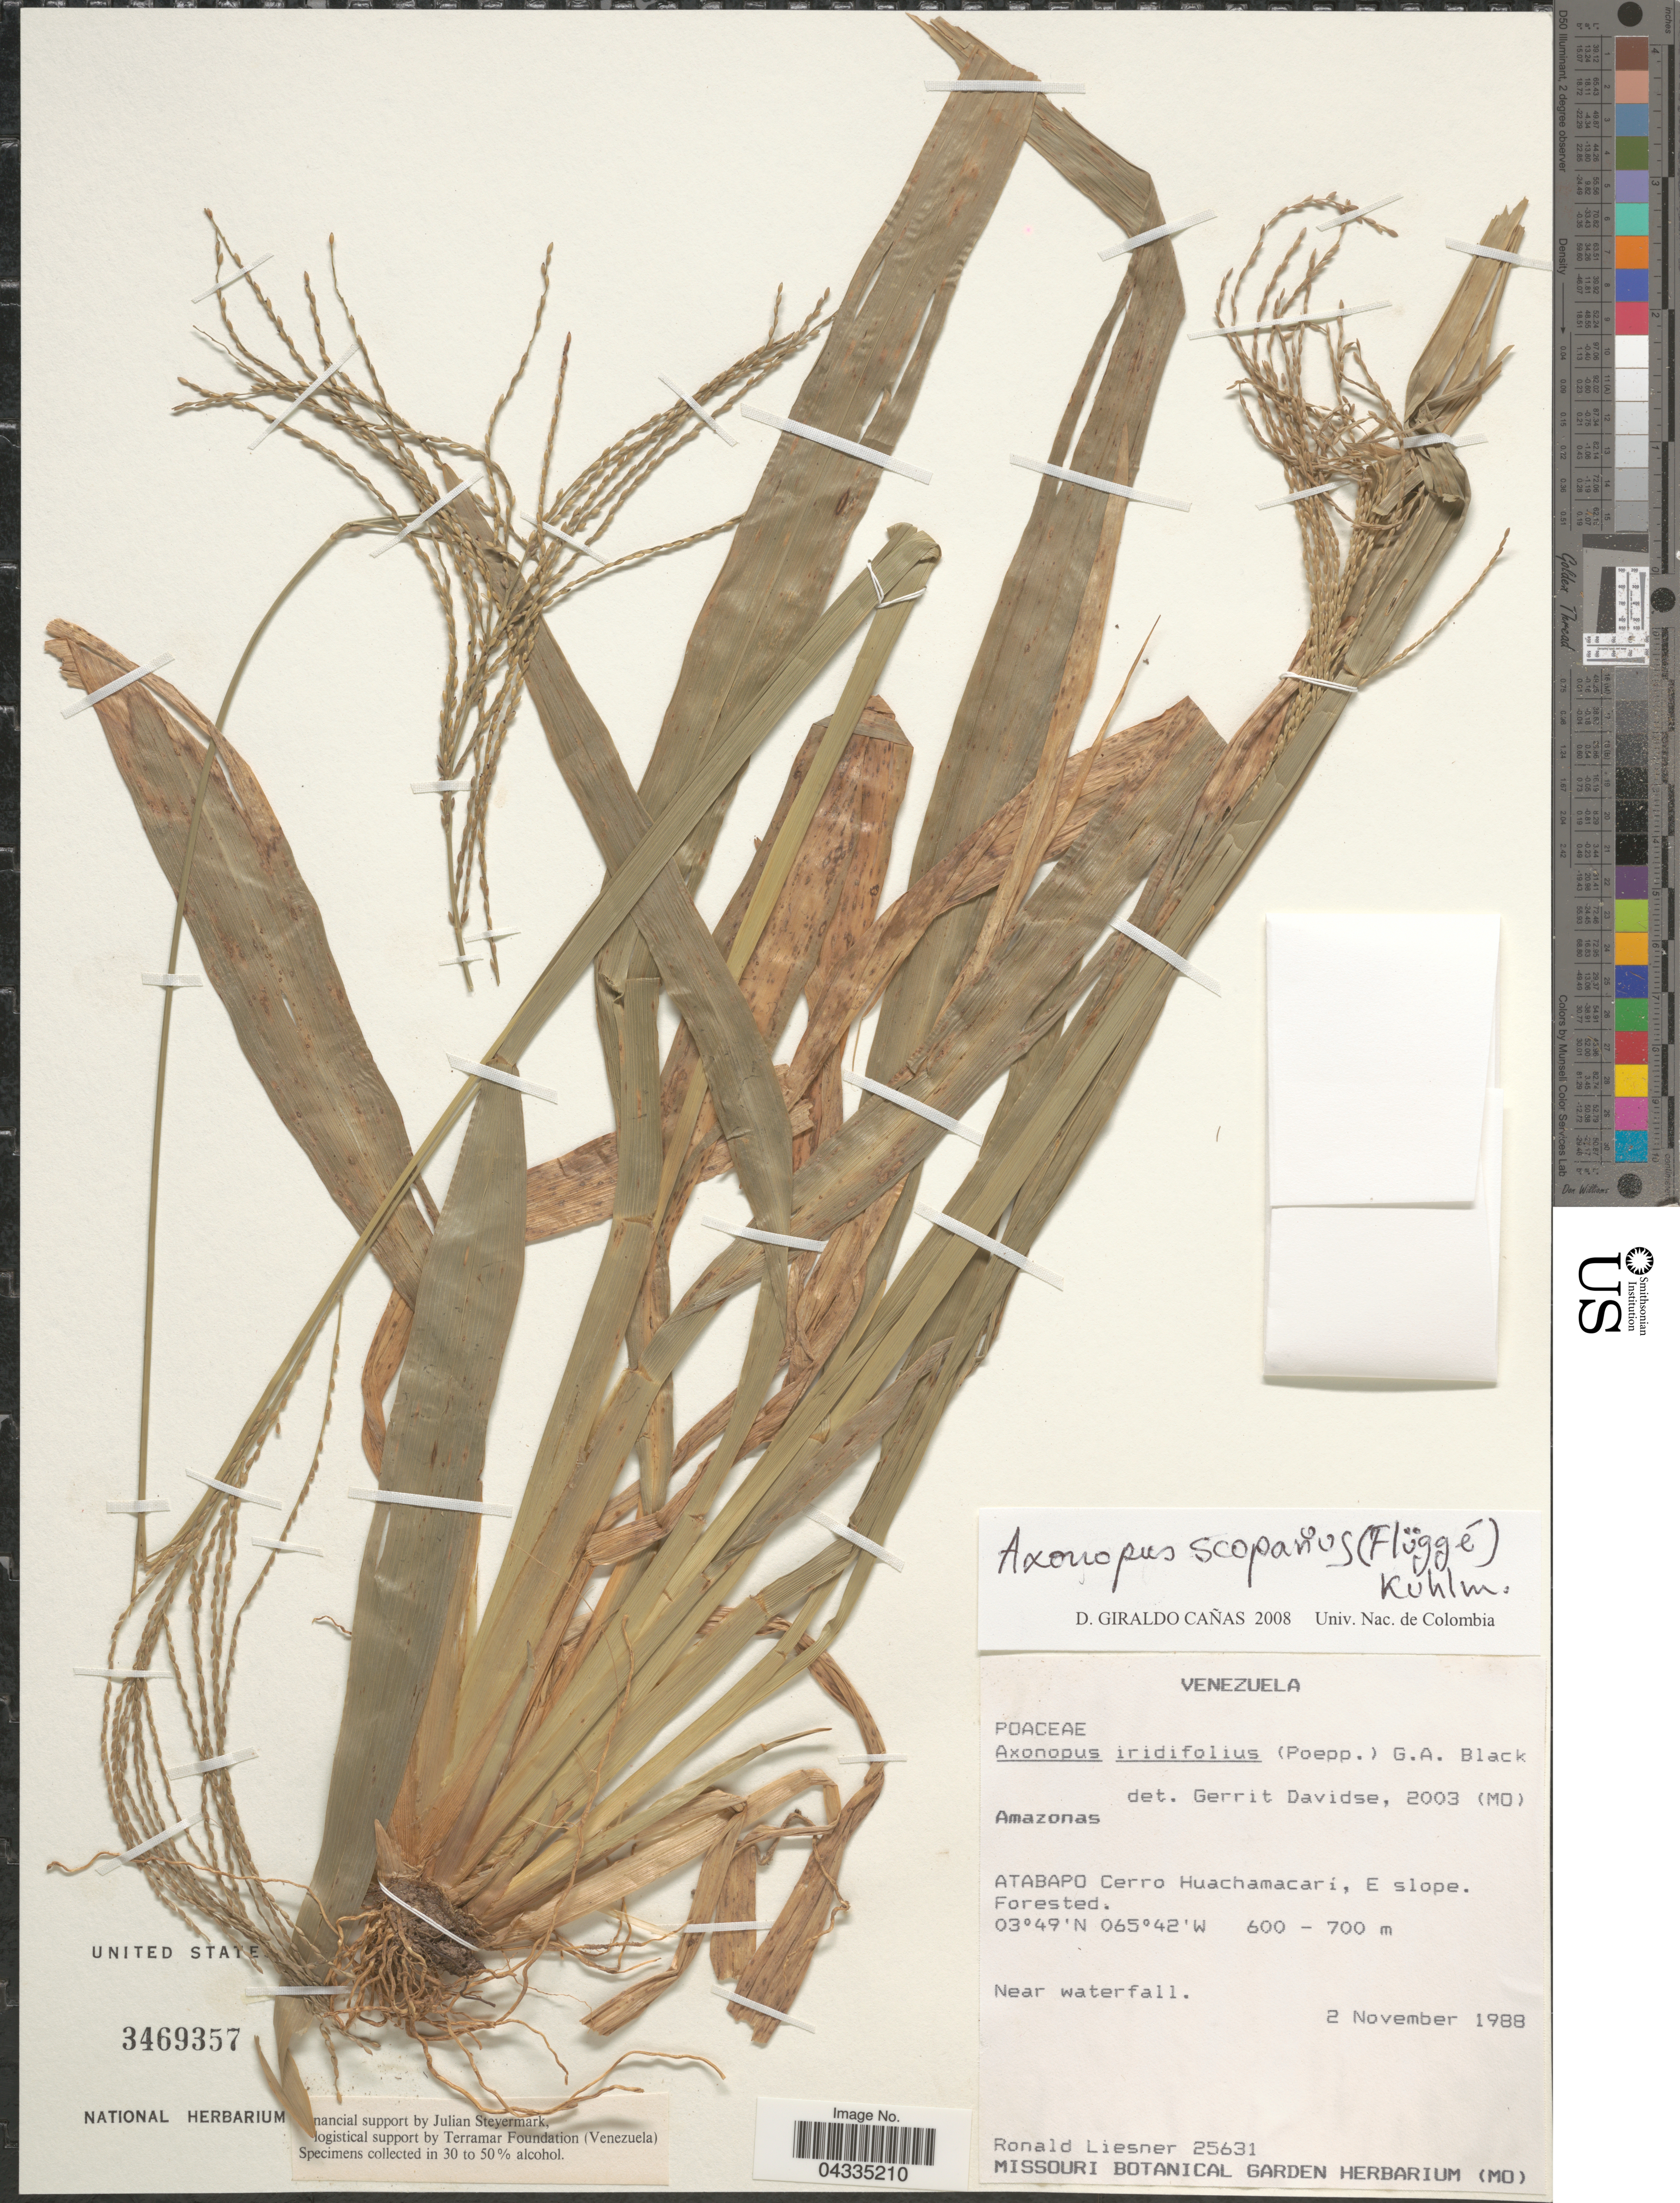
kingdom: Plantae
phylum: Tracheophyta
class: Liliopsida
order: Poales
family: Poaceae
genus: Axonopus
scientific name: Axonopus scoparius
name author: (Flüggé) Kuhlm.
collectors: R. L. Liesner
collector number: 25631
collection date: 1988-11-02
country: Venezuela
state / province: Amazonas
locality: Atabapo Cerro Huachamacari, E slope.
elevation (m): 600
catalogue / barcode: US 3469357